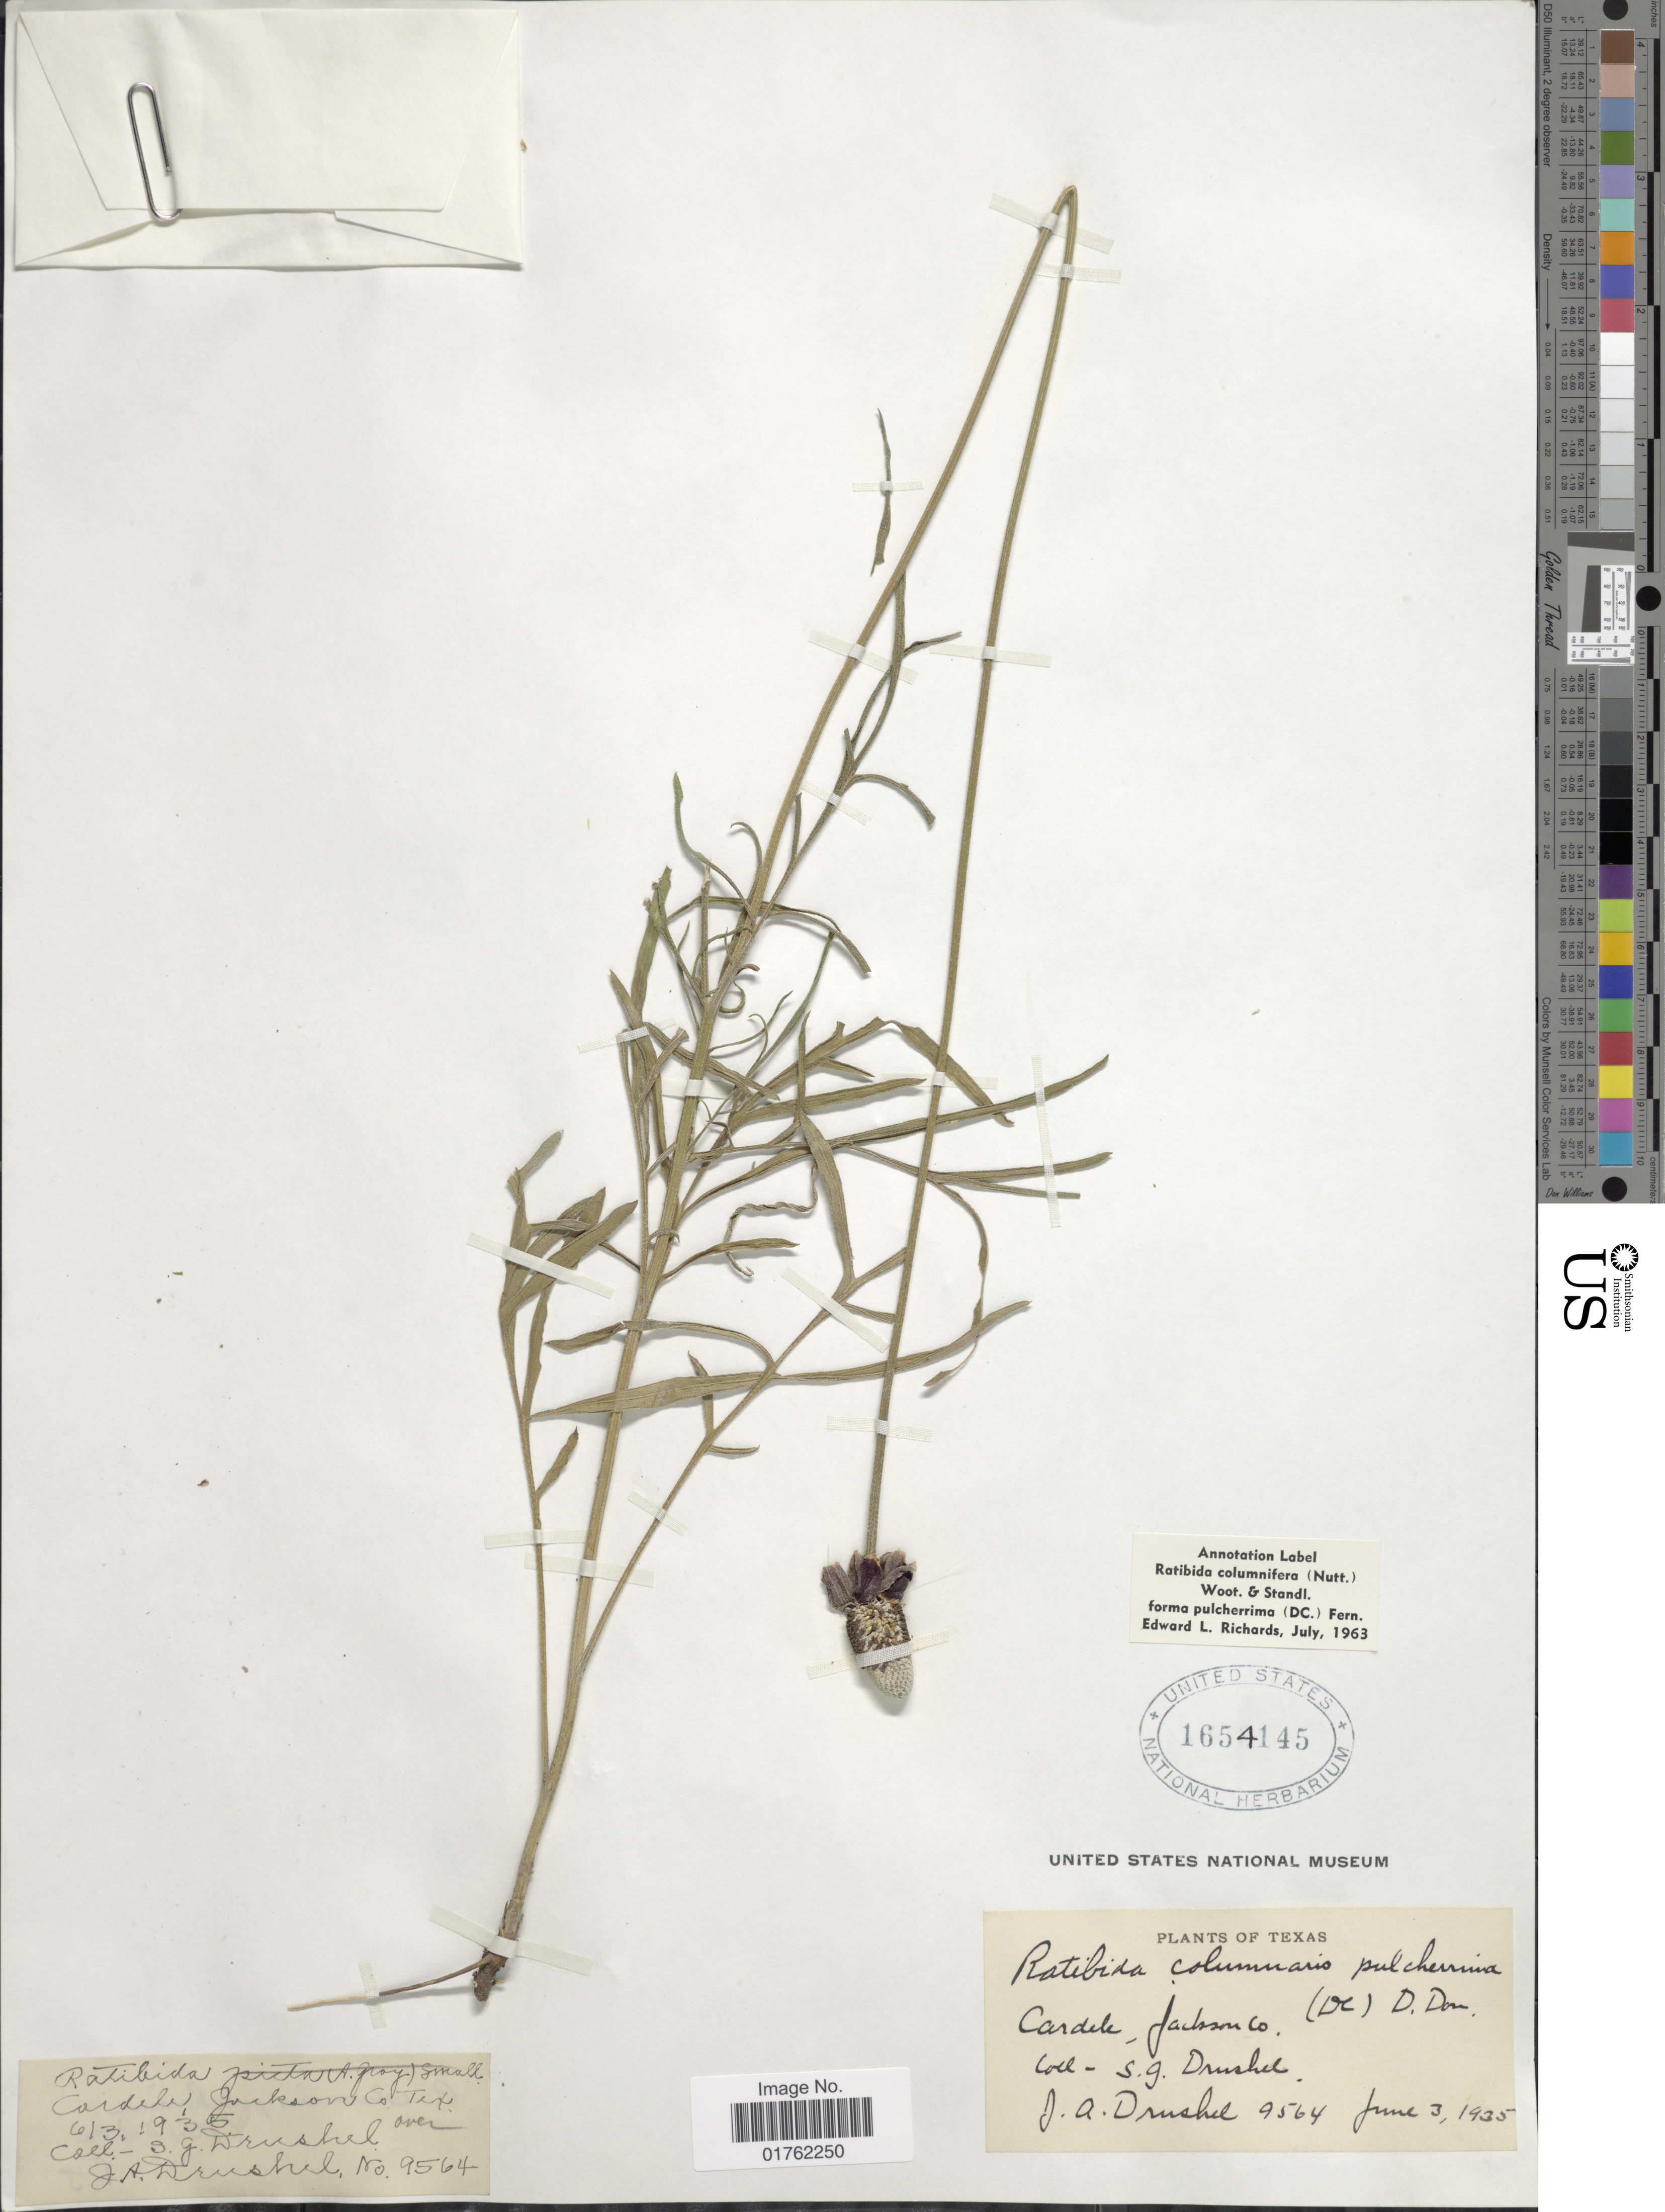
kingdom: Plantae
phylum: Tracheophyta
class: Magnoliopsida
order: Asterales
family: Asteraceae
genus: Ratibida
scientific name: Ratibida columnaris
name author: (Pursh) D. Don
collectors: S. Drushel & J. A. Drushel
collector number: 9564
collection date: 1935-06-03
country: United States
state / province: Texas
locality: Cardele, Jackson Co.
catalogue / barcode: US 1654145